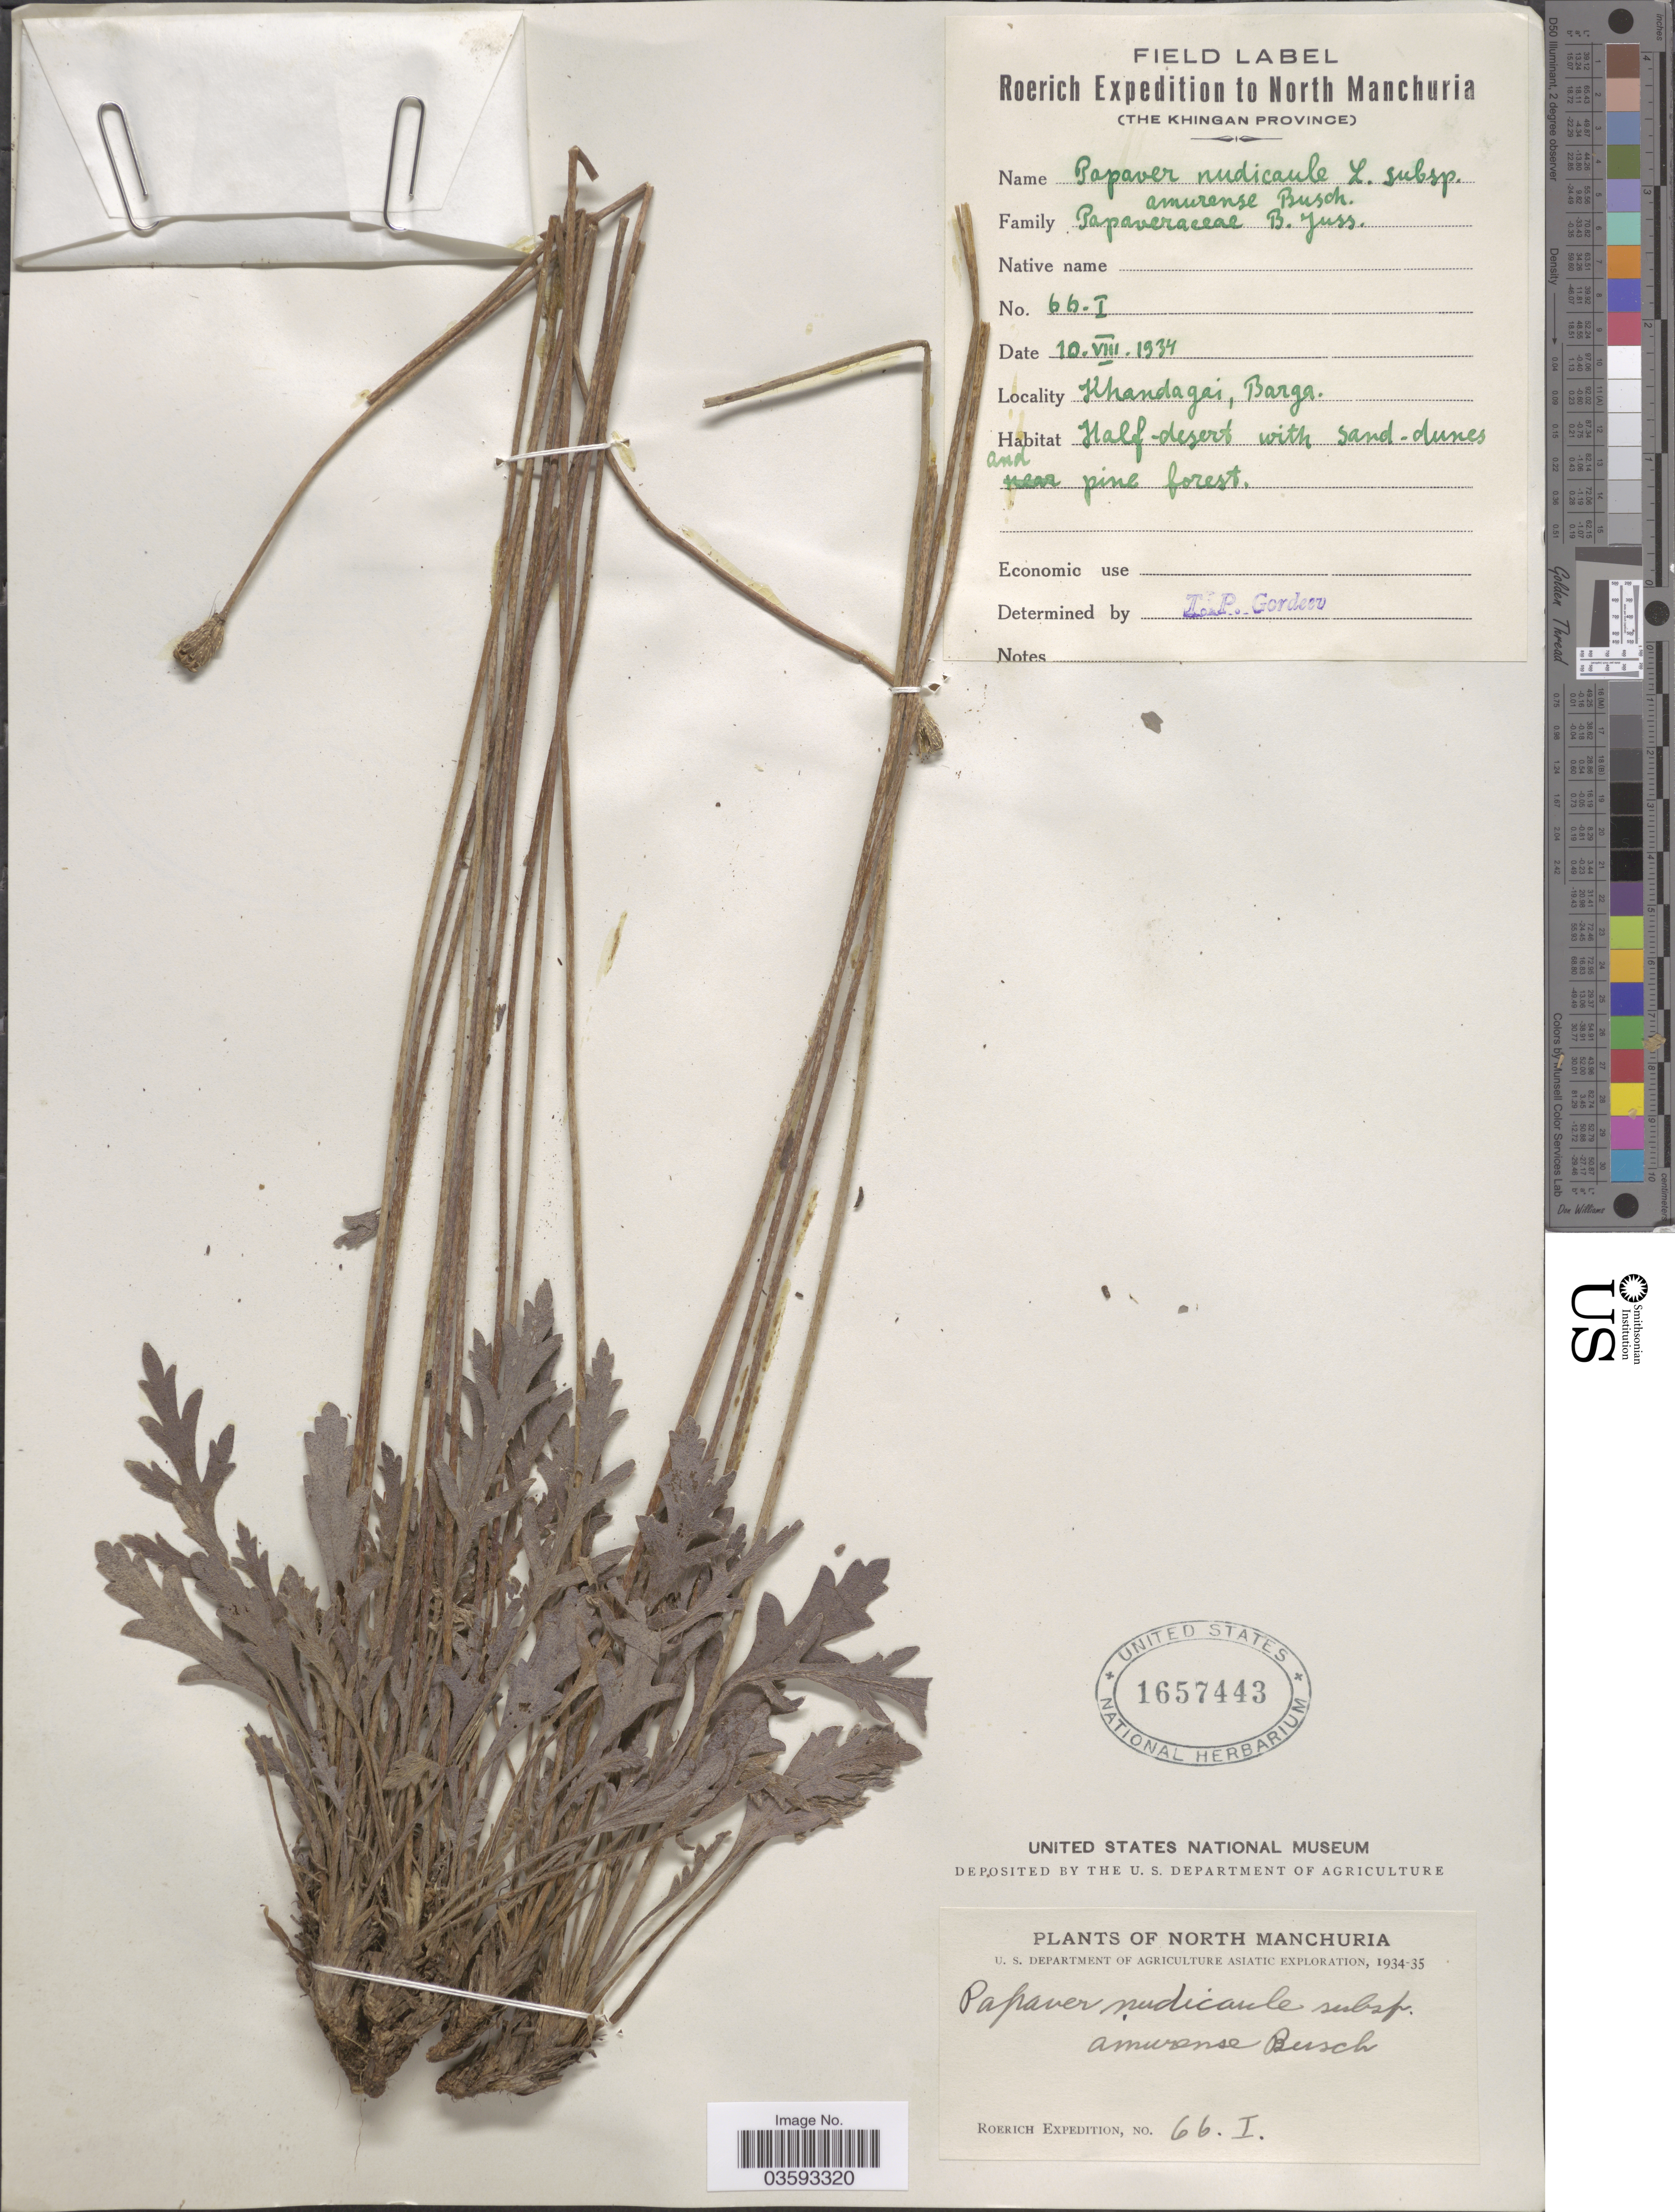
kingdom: Plantae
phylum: Tracheophyta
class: Magnoliopsida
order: Ranunculales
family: Papaveraceae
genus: Papaver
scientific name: Papaver nudicaule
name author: L.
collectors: Roerich Expedition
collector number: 66-I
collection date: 1934-08-10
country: China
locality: (The Khingan Province). North Manchuria. Khandagai, Barga.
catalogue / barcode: US 1657443